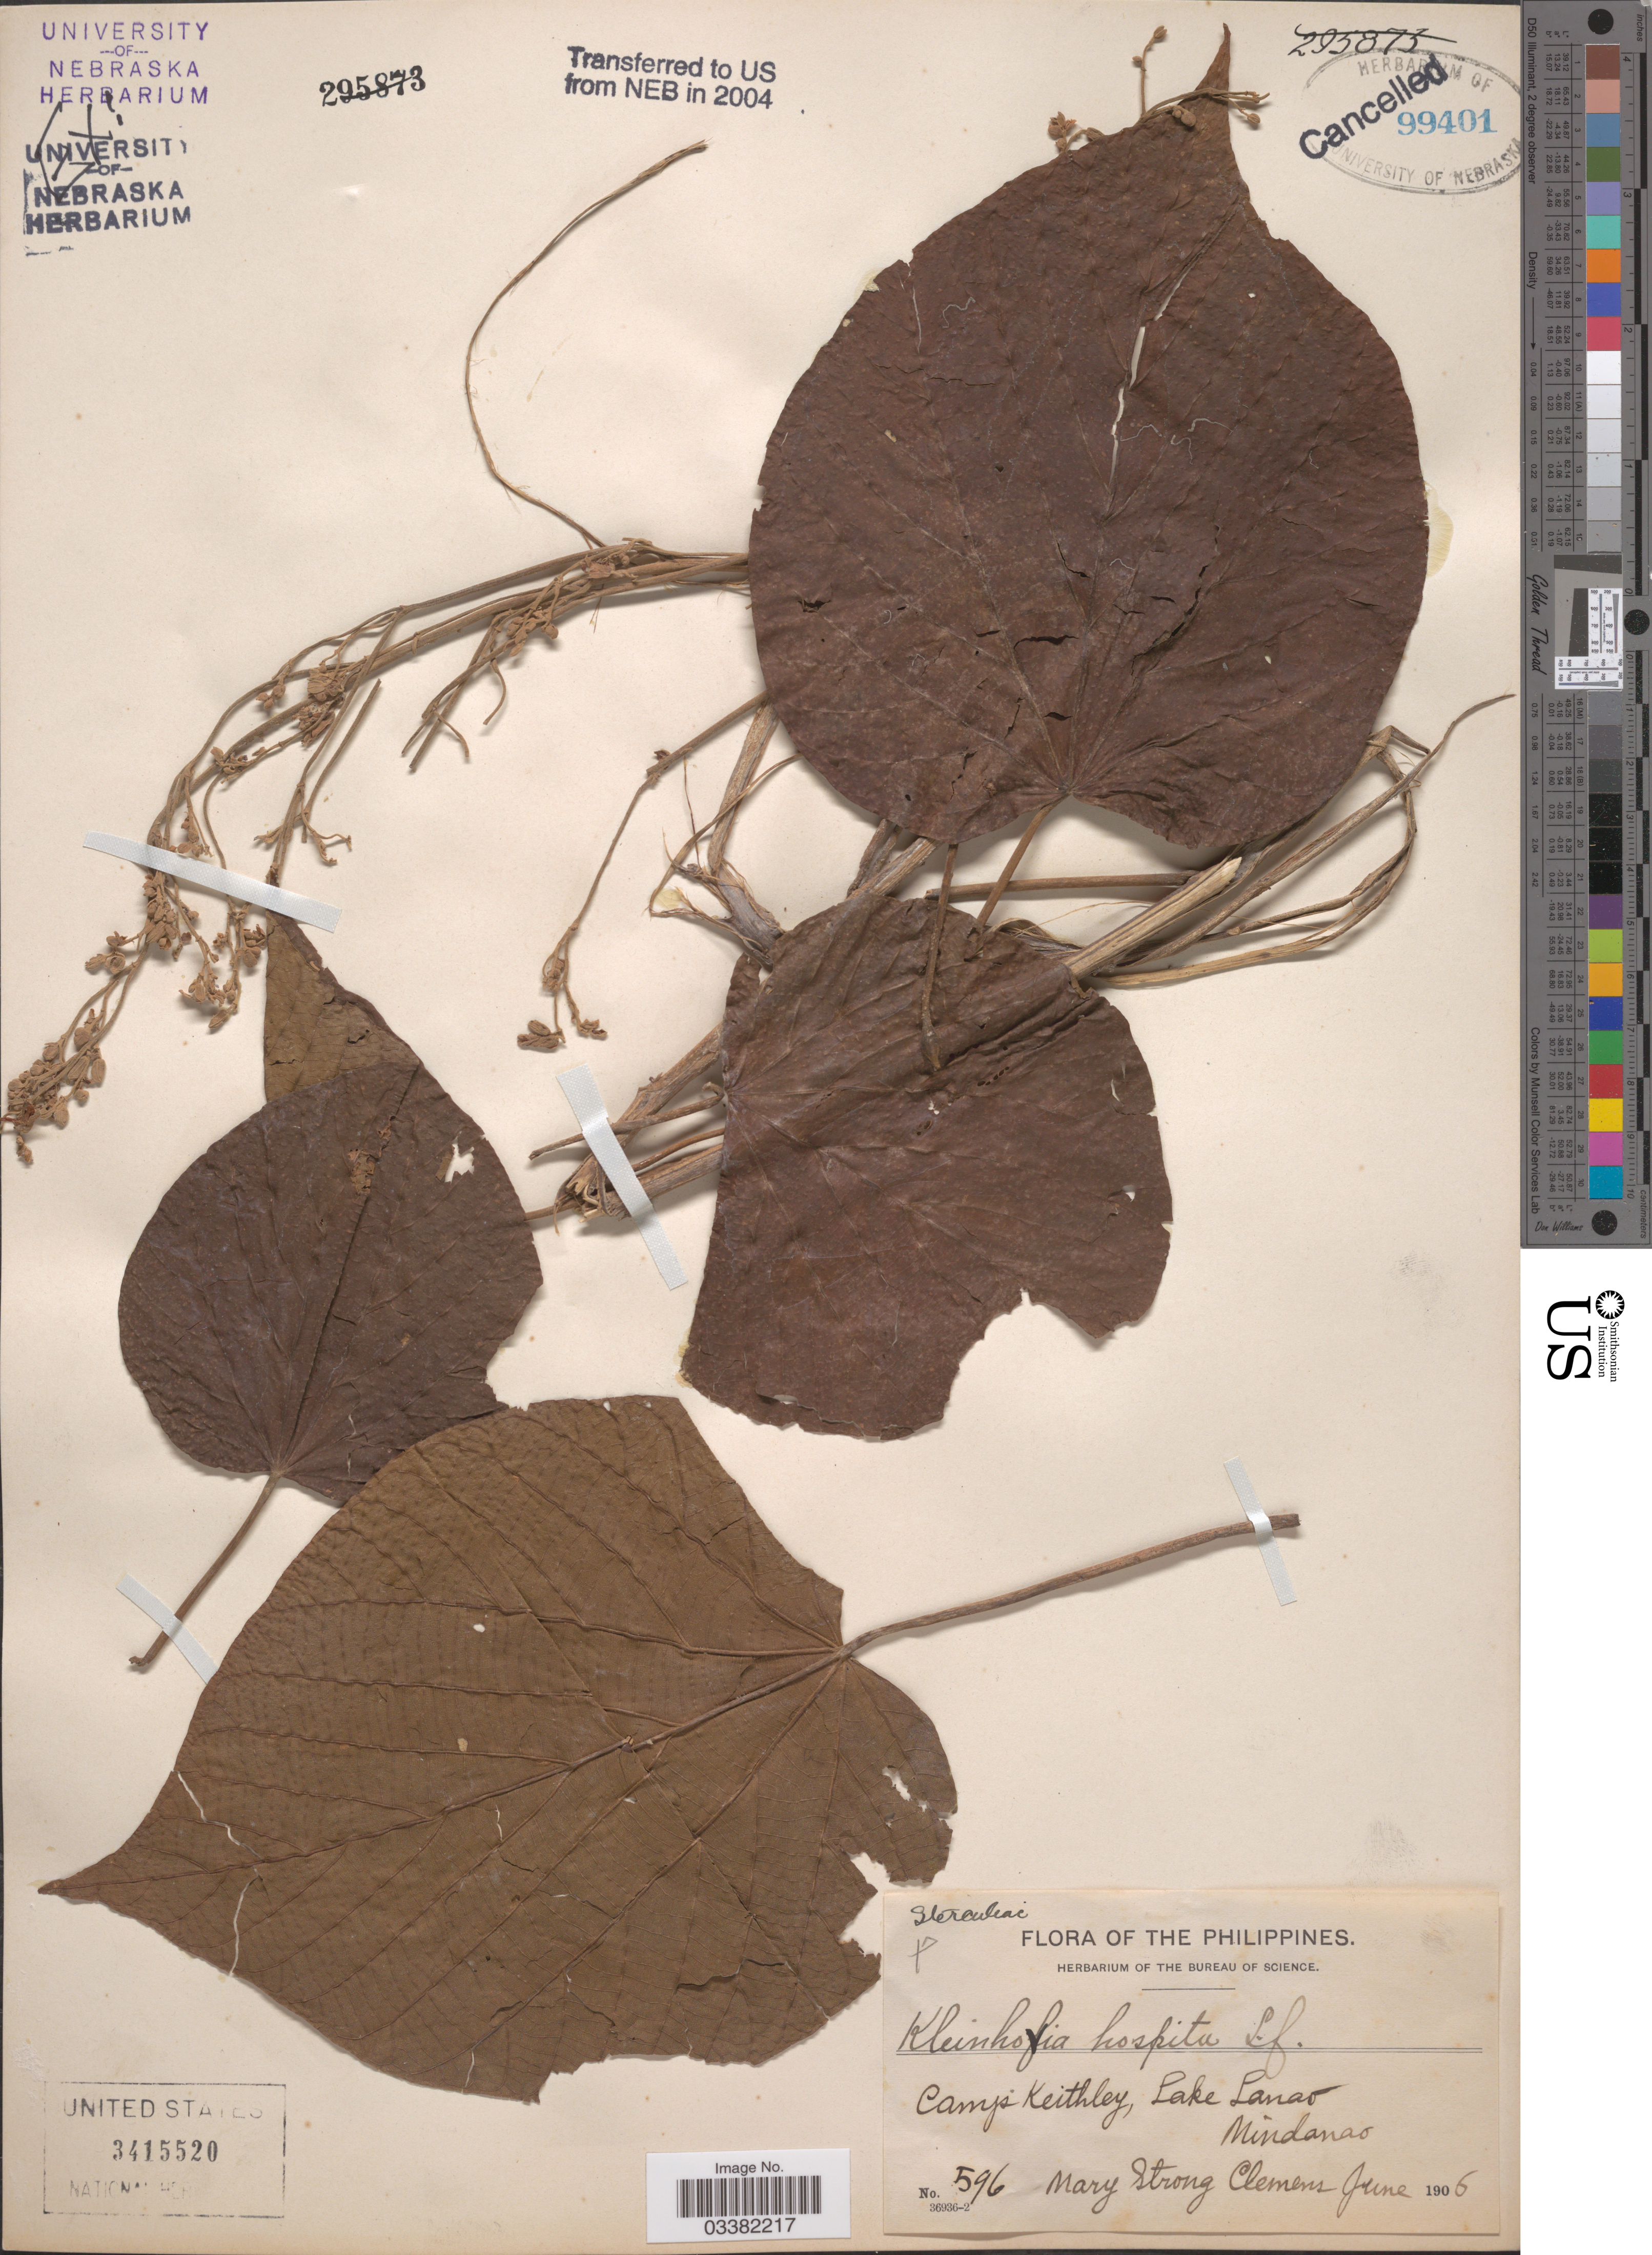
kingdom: Plantae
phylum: Tracheophyta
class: Magnoliopsida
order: Malvales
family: Malvaceae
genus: Kleinhovia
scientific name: Kleinhovia hospita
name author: L.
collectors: M. S. Clemens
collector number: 596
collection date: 1906-06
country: Philippines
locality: Camp Keithley, Lake Lanao. Mindanao.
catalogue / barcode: US 3415520